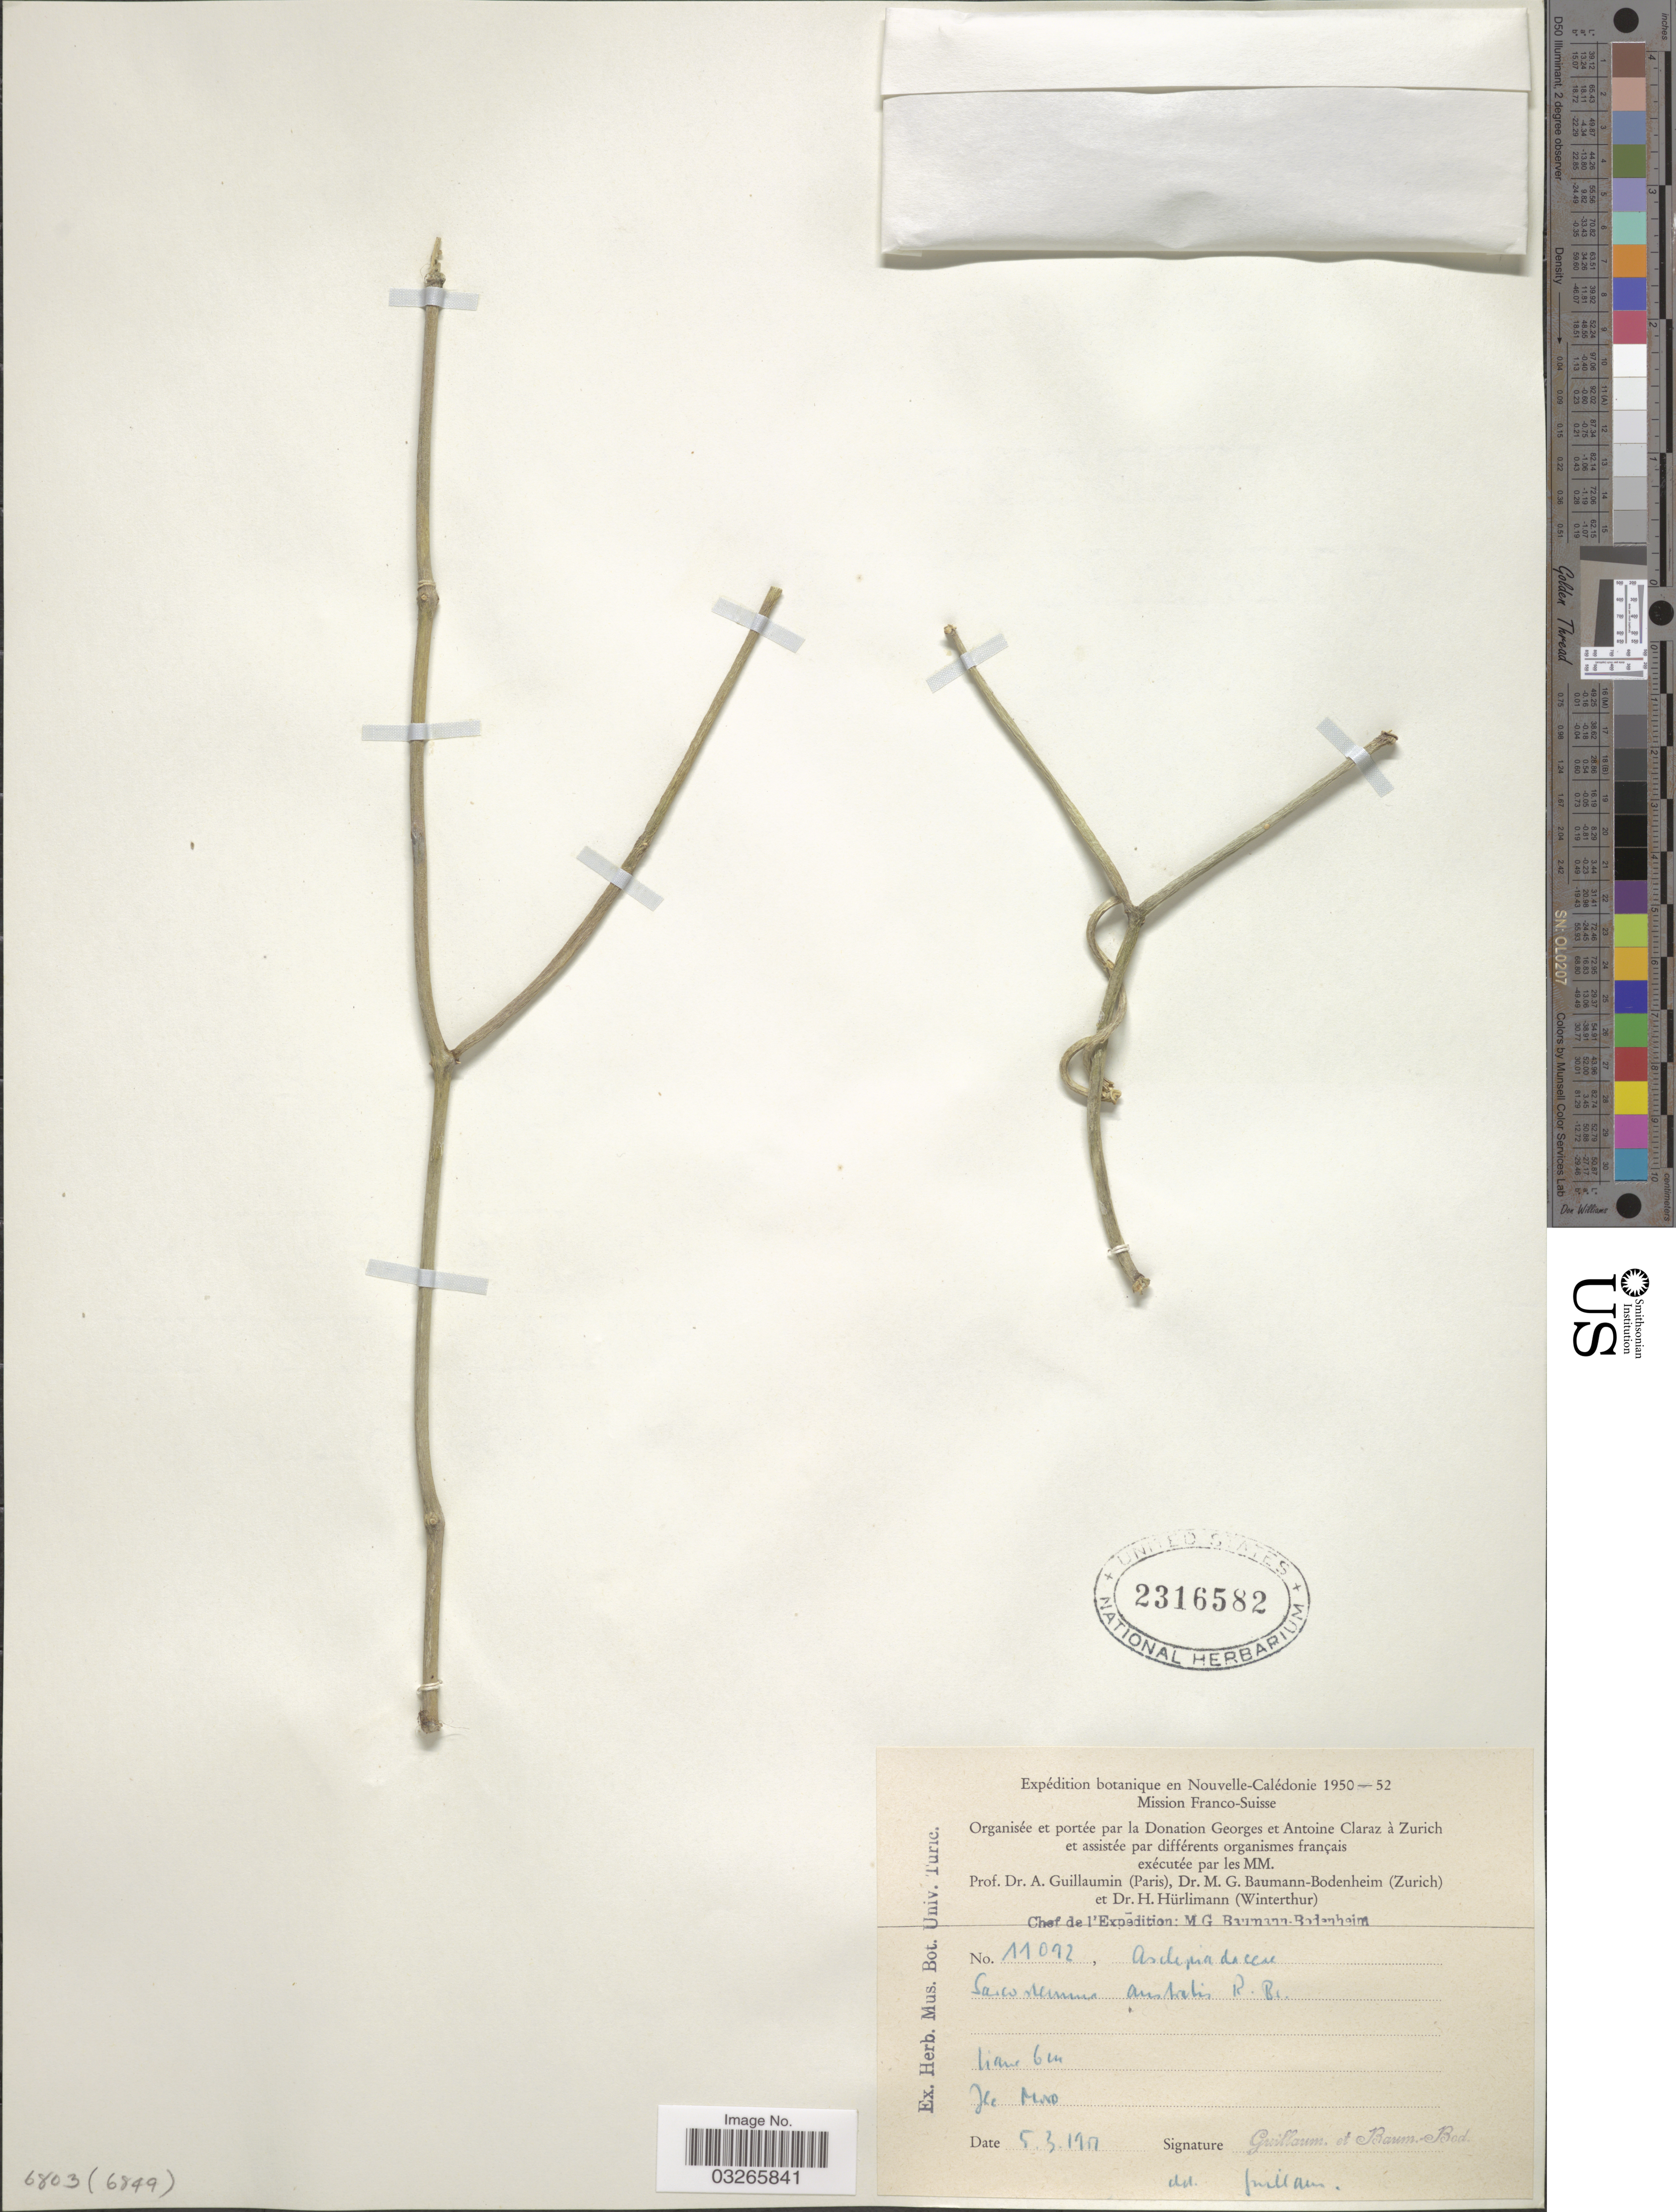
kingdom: Plantae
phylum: Tracheophyta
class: Magnoliopsida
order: Gentianales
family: Apocynaceae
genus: Sarcostemma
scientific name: Sarcostemma australe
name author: R. Br.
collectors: A. Guillaumin & M. G. Baumann-Bodenheim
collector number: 11092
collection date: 1951-03-05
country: New Caledonia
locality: Ile Moro.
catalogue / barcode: US 2316582